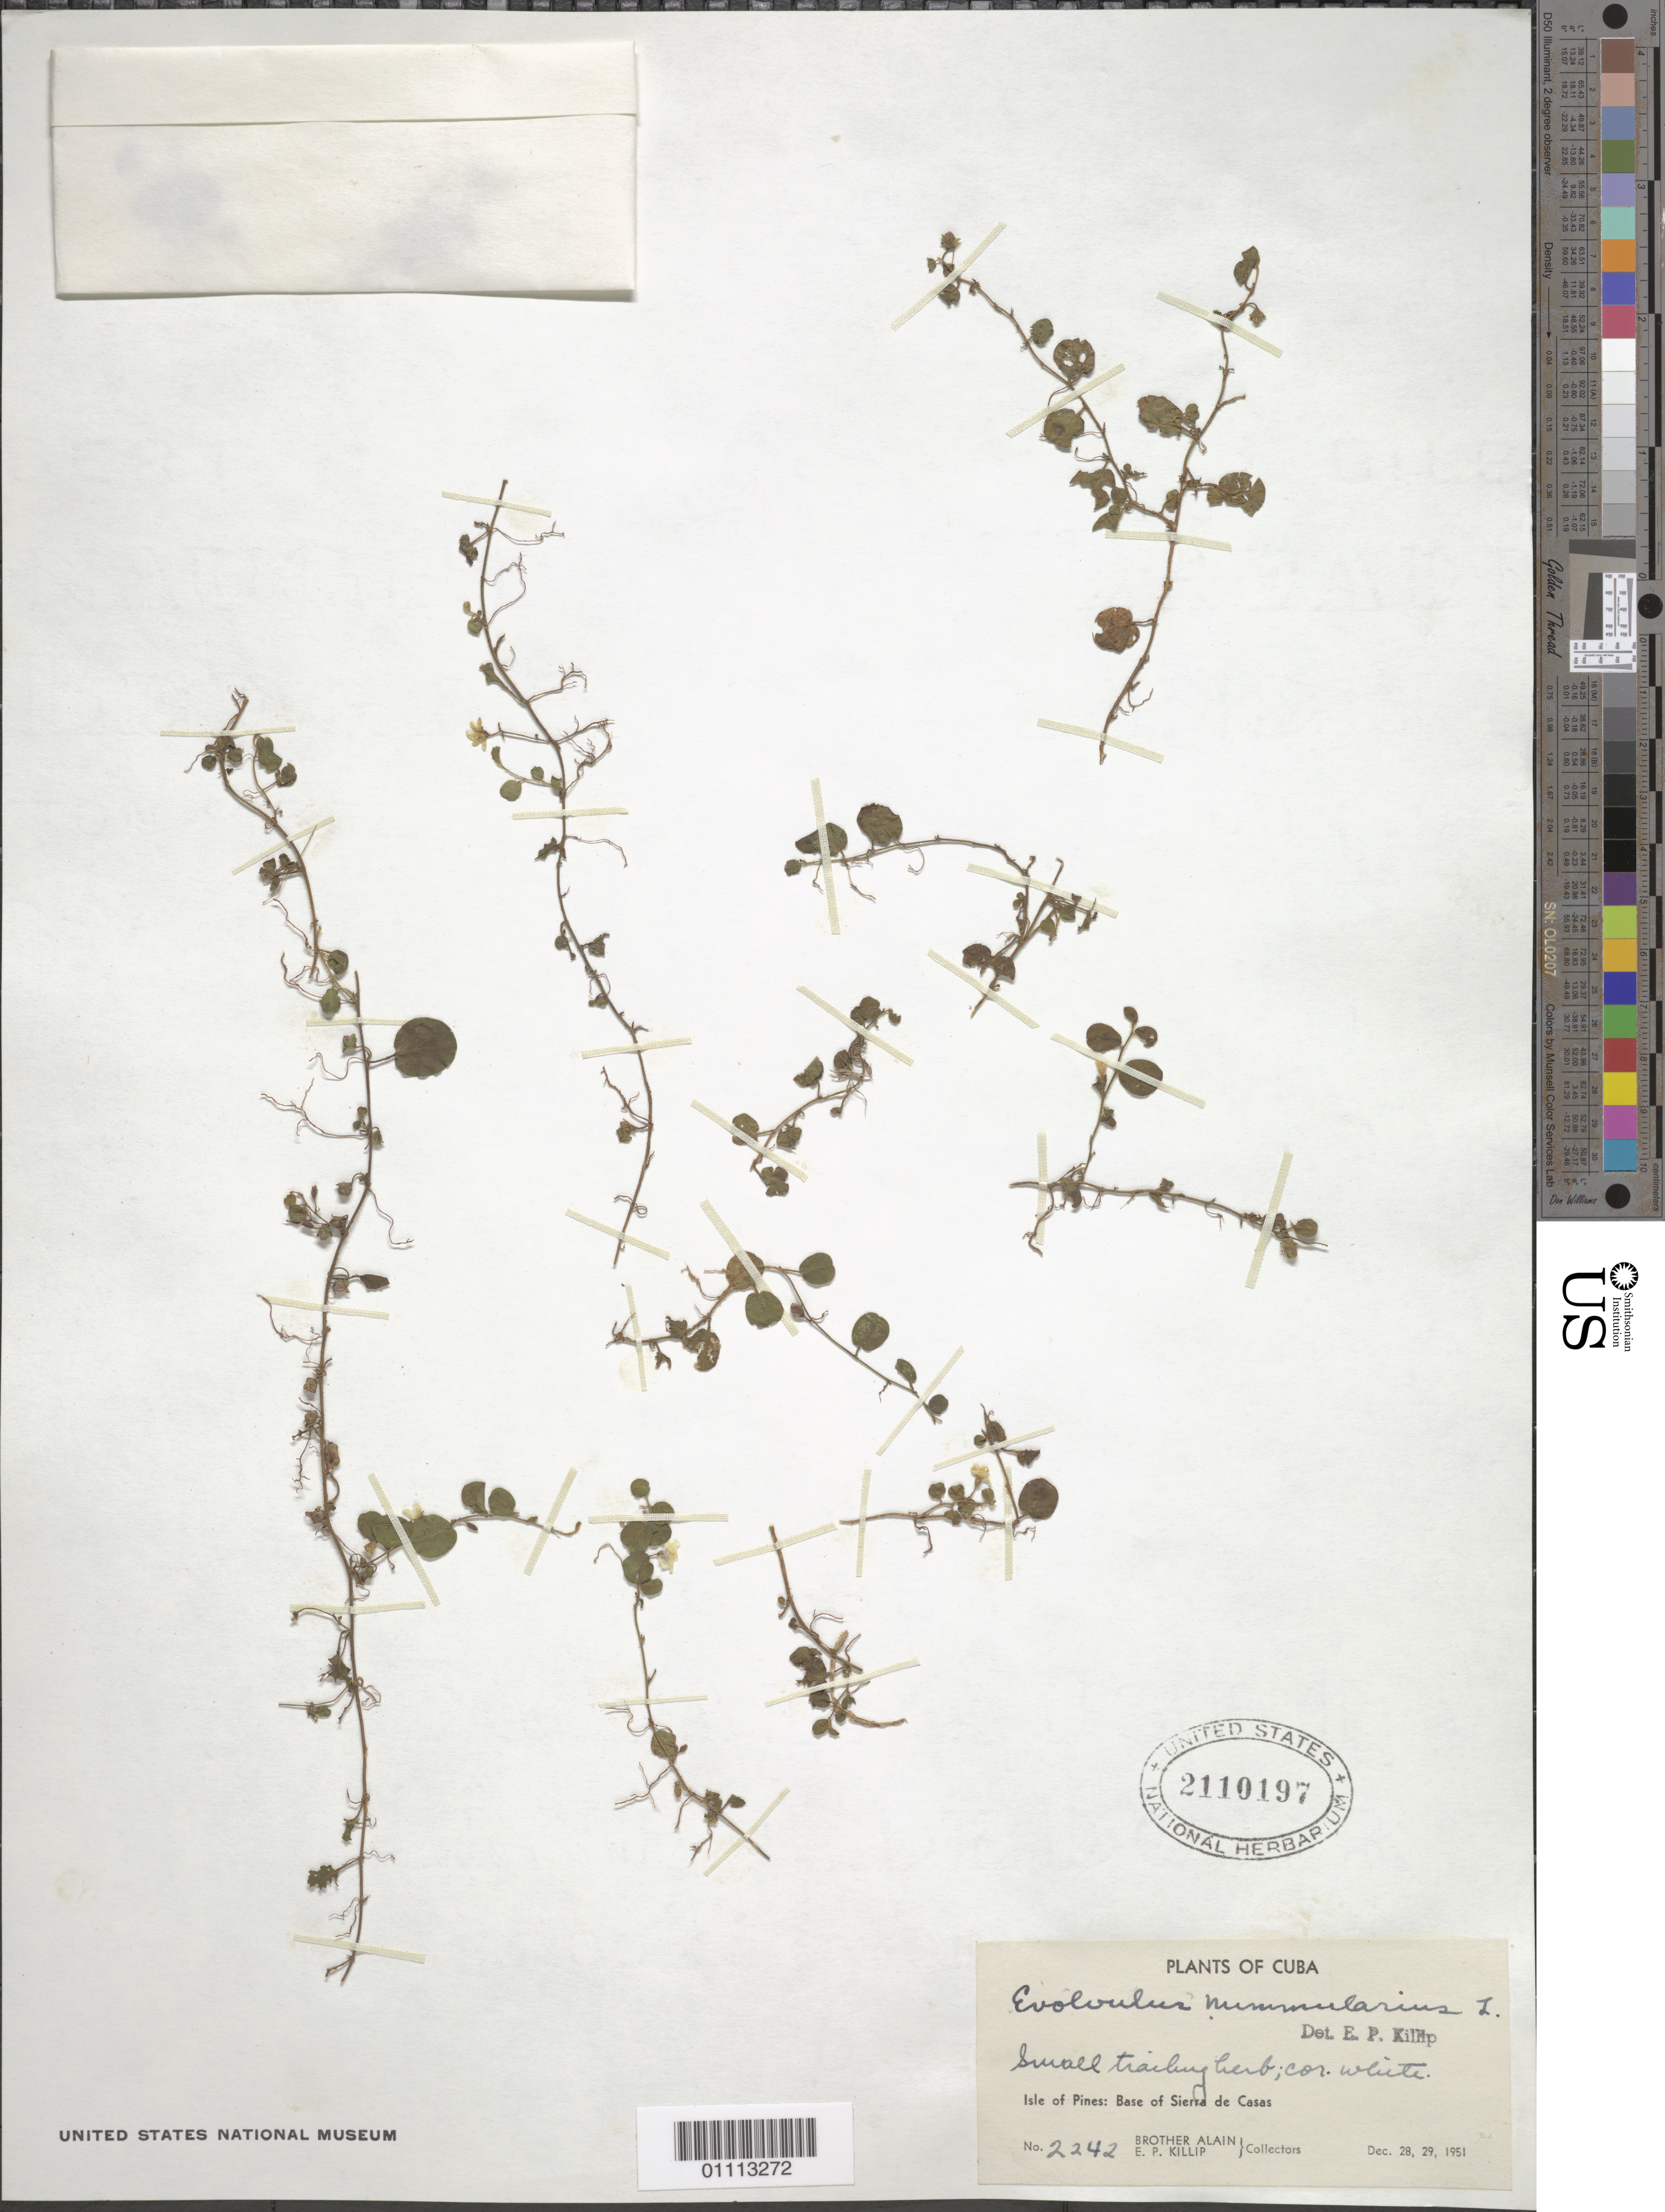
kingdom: Plantae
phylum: Tracheophyta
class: Magnoliopsida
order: Solanales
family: Convolvulaceae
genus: Evolvulus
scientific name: Evolvulus nummularius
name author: (L.) L.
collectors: A. H. Liogier & E. P. Killip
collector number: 2242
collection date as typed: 28 Dec 1951 and 29 Dec 1951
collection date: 1951-12-28,1951-12-29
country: Cuba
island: Isla de la Juventud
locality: Isle of Pines, base of Sierra de Casas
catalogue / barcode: US 2110197